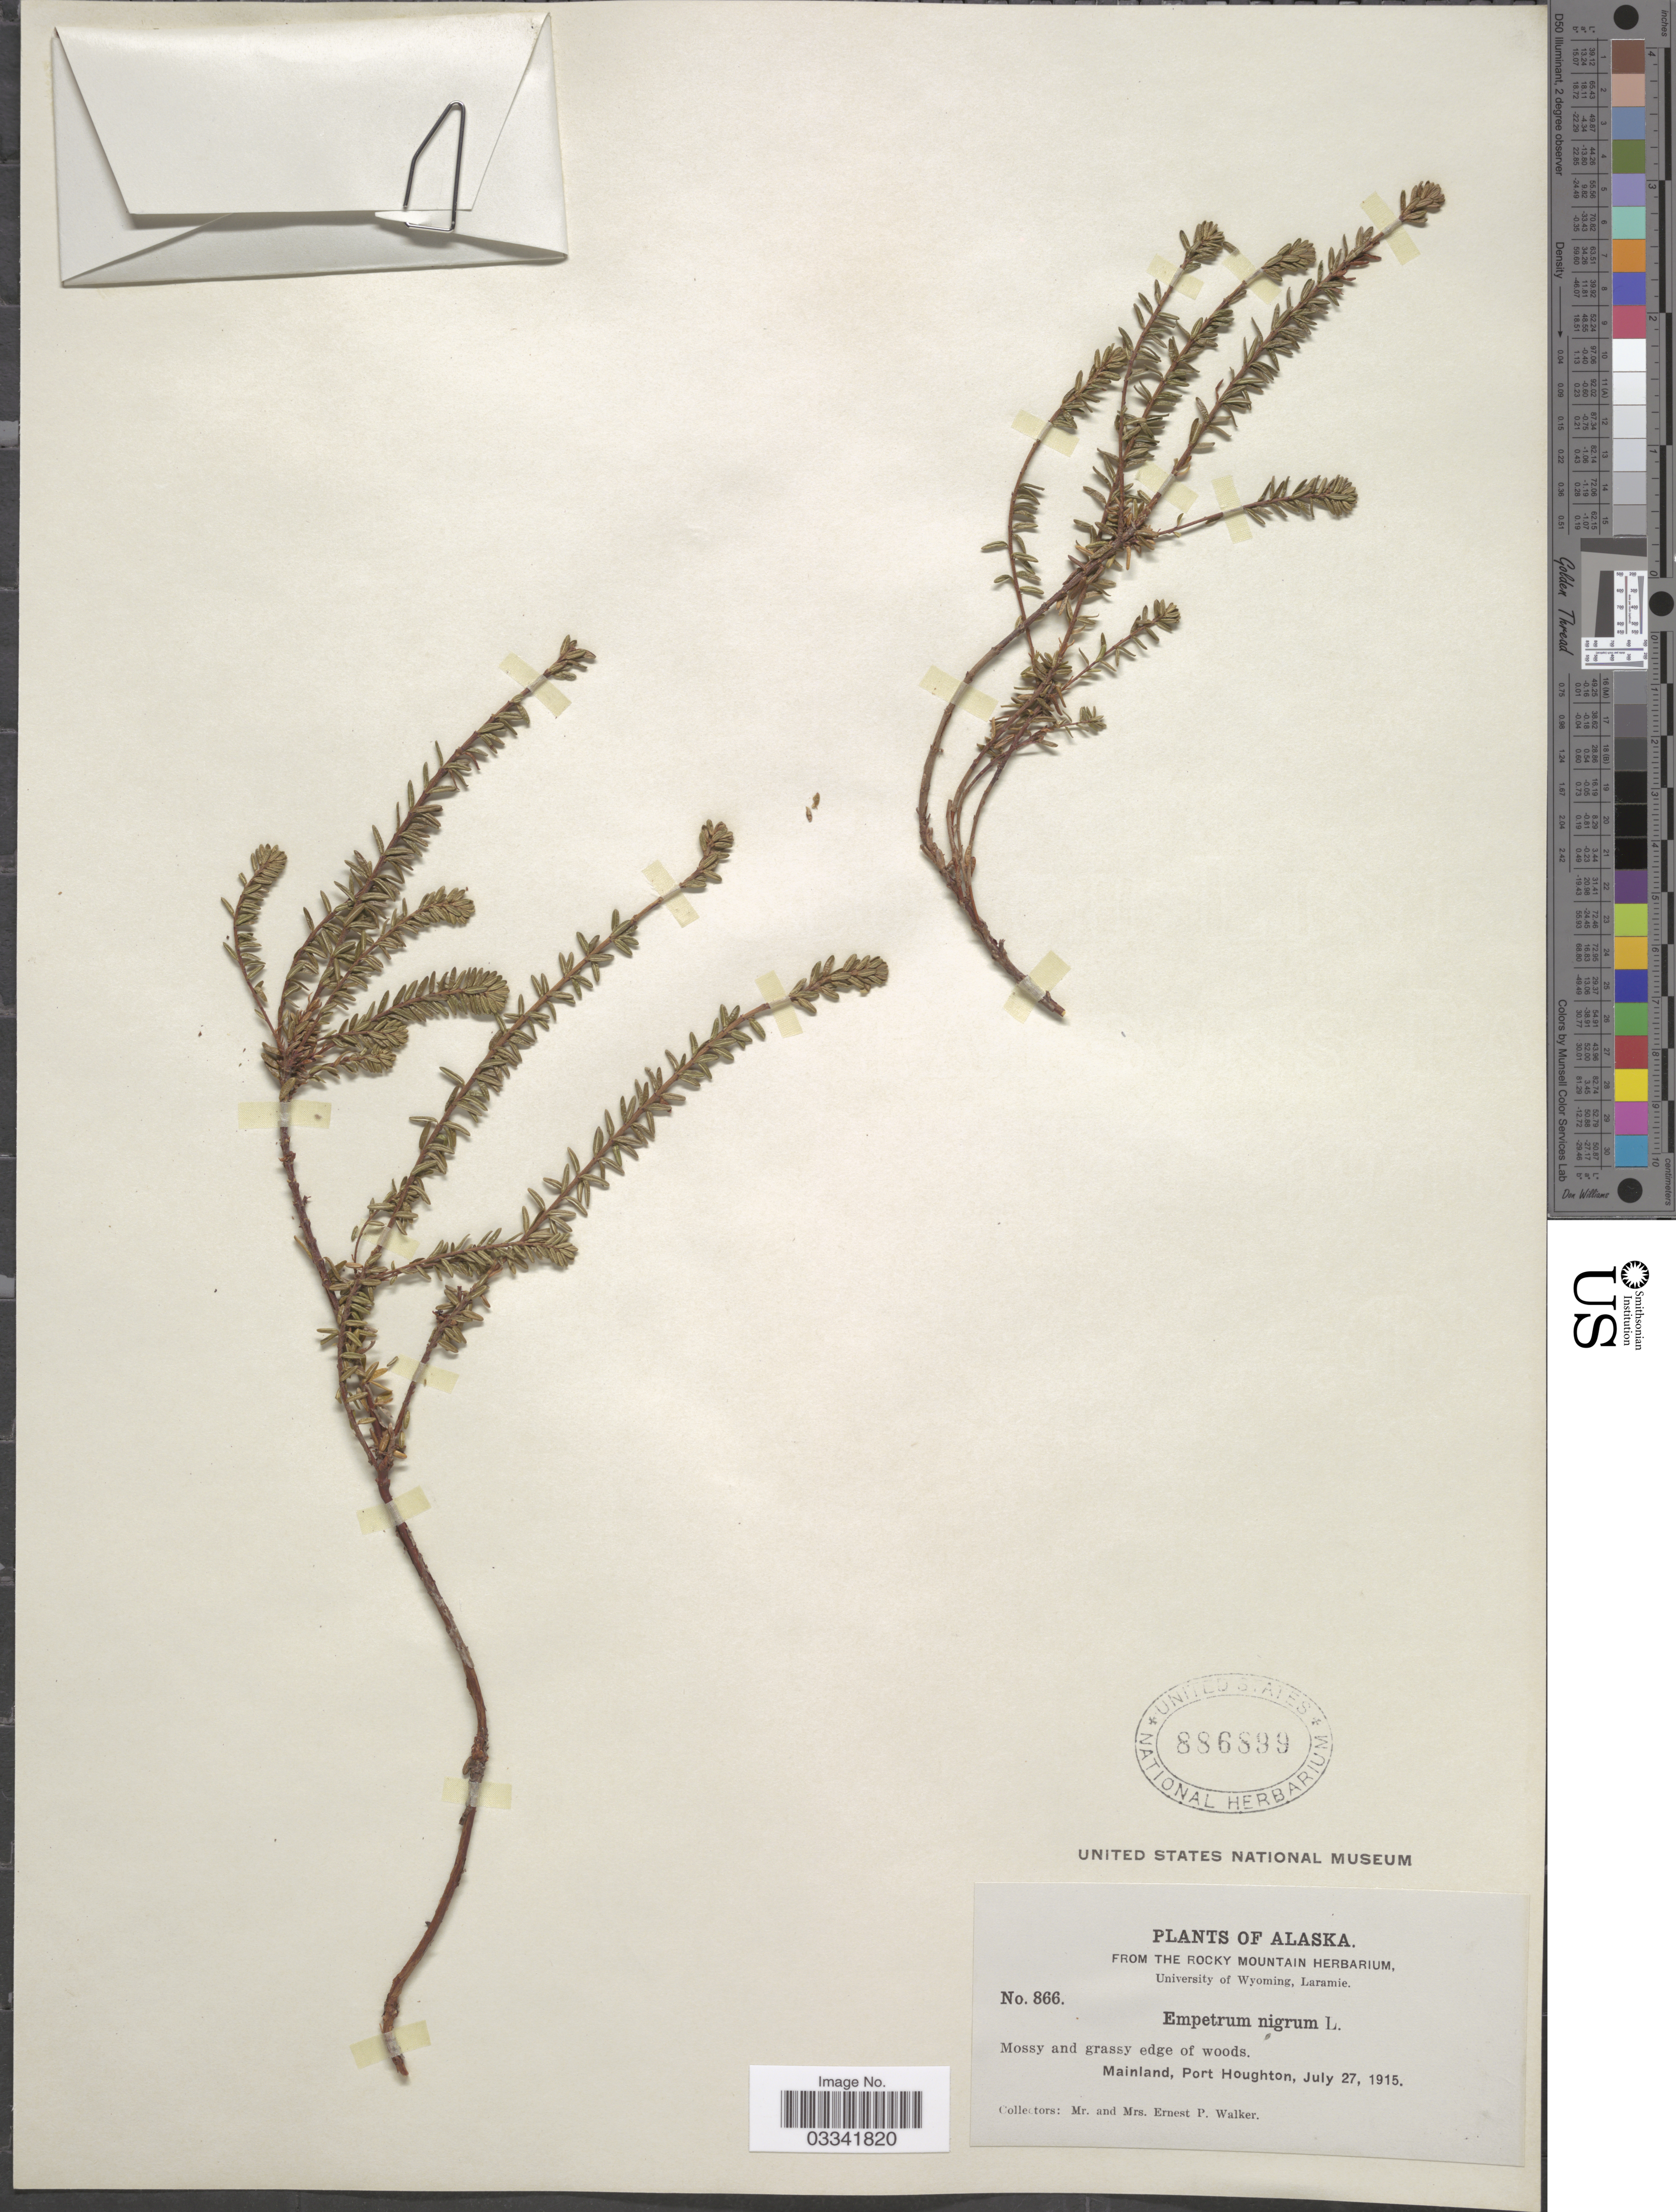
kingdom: Plantae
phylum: Tracheophyta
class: Magnoliopsida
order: Ericales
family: Ericaceae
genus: Empetrum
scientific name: Empetrum nigrum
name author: L.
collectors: E. P. Walker & E. Walker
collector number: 866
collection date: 1915-07-27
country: United States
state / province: Alaska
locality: Mainland, Port Houghton.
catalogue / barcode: US 886899